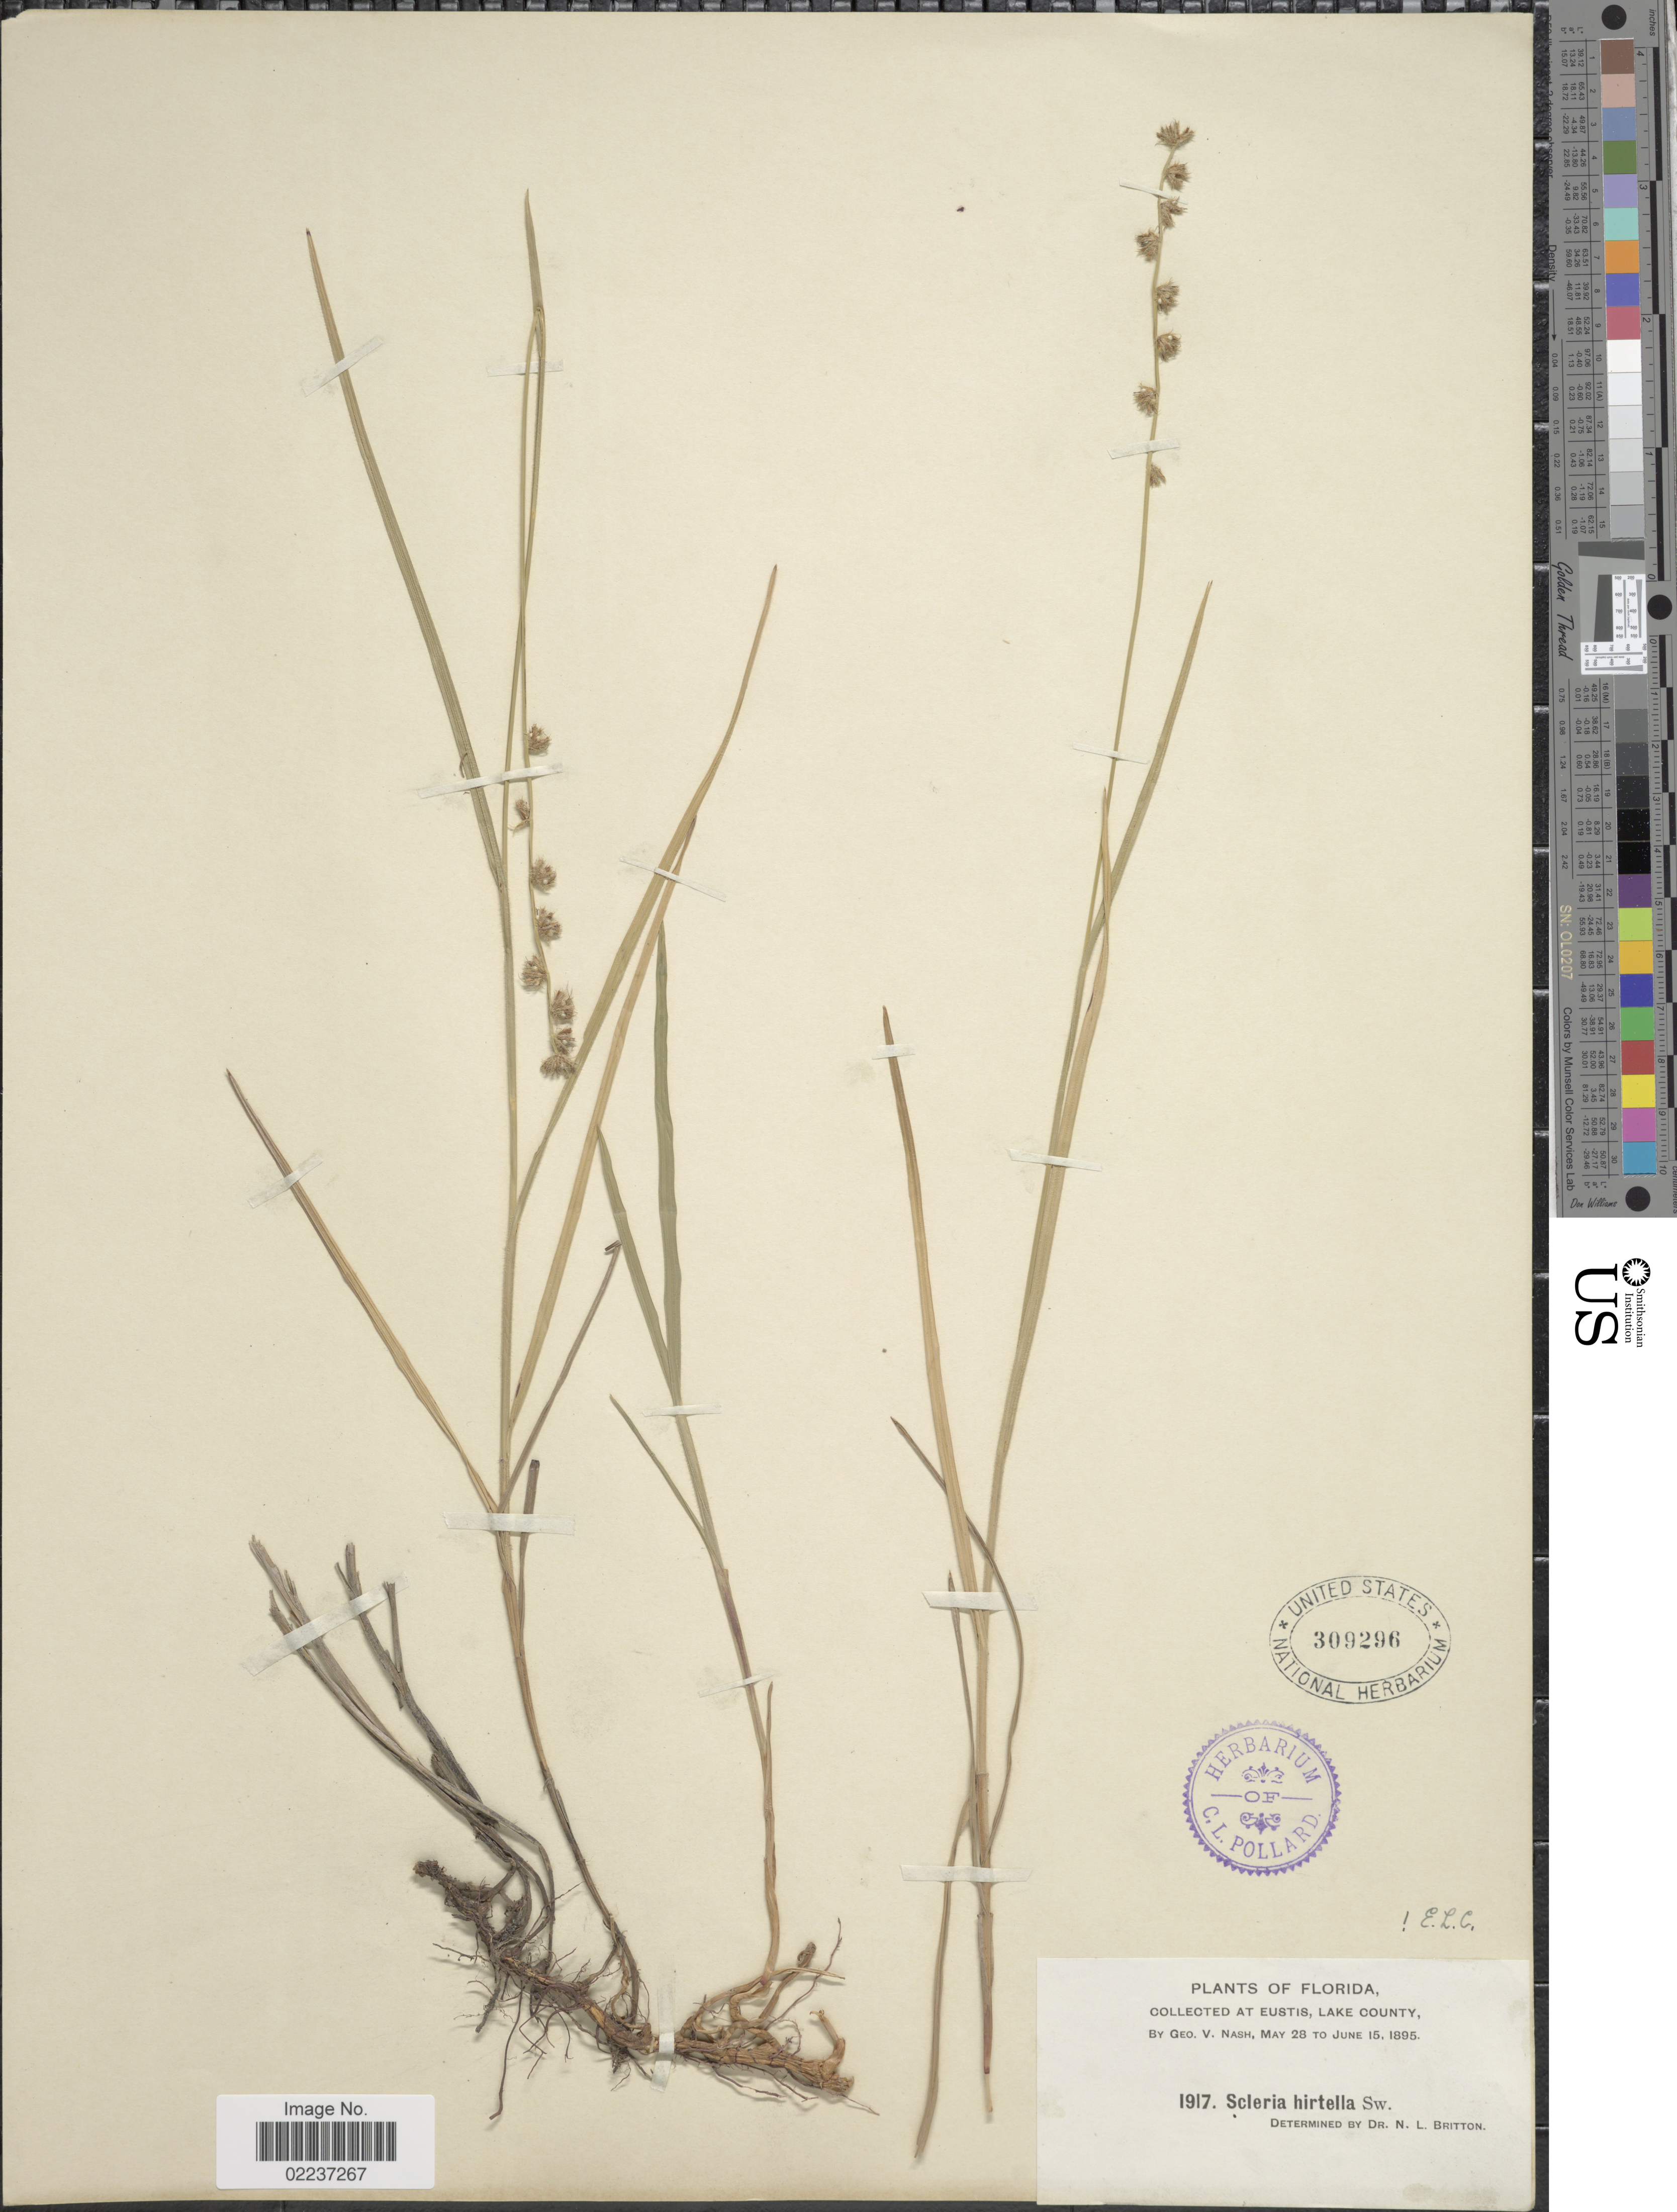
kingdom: Plantae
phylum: Tracheophyta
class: Liliopsida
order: Poales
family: Cyperaceae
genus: Scleria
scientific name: Scleria hirtella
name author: Sw.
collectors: G. V. Nash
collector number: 1917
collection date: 1895-05-28/1895-06-15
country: United States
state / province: Florida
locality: Eustis, Lake County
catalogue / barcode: US 309296